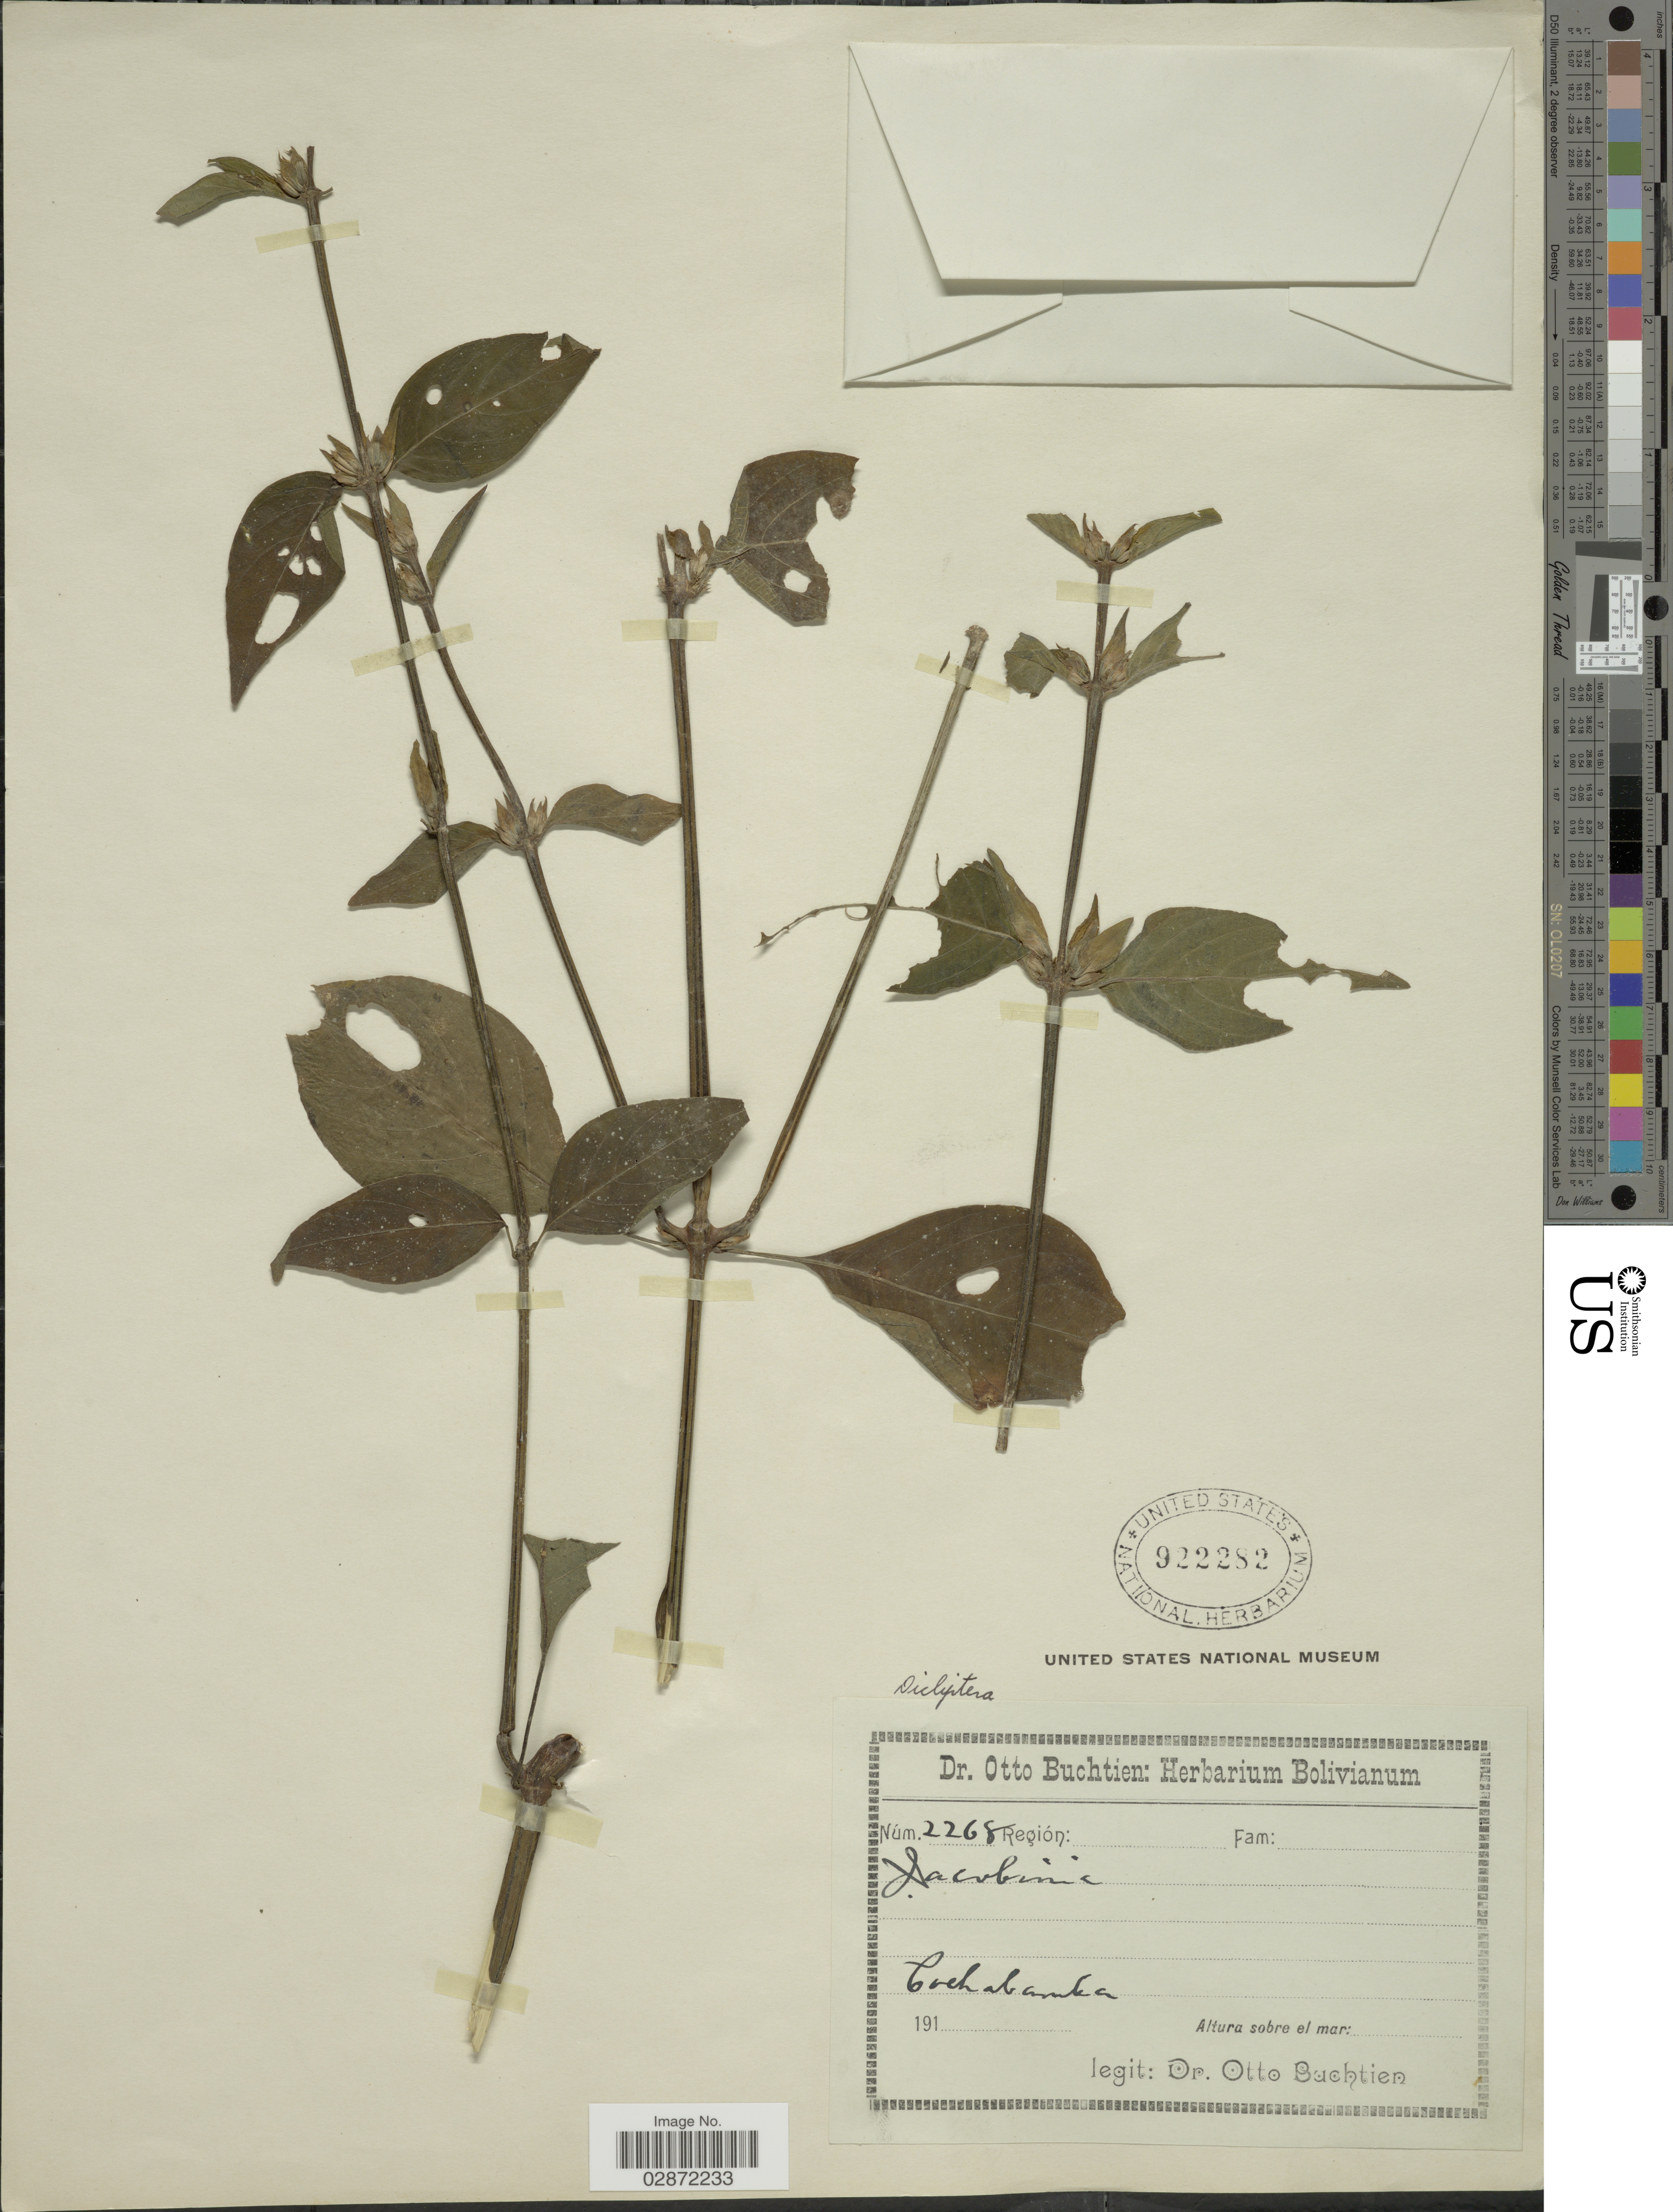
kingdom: Plantae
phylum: Tracheophyta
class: Magnoliopsida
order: Lamiales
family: Acanthaceae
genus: Dicliptera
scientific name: Dicliptera squarrosa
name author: Nees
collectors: O. Buchtien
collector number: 2268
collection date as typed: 191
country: Bolivia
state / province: Cochabamba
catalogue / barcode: US 922282